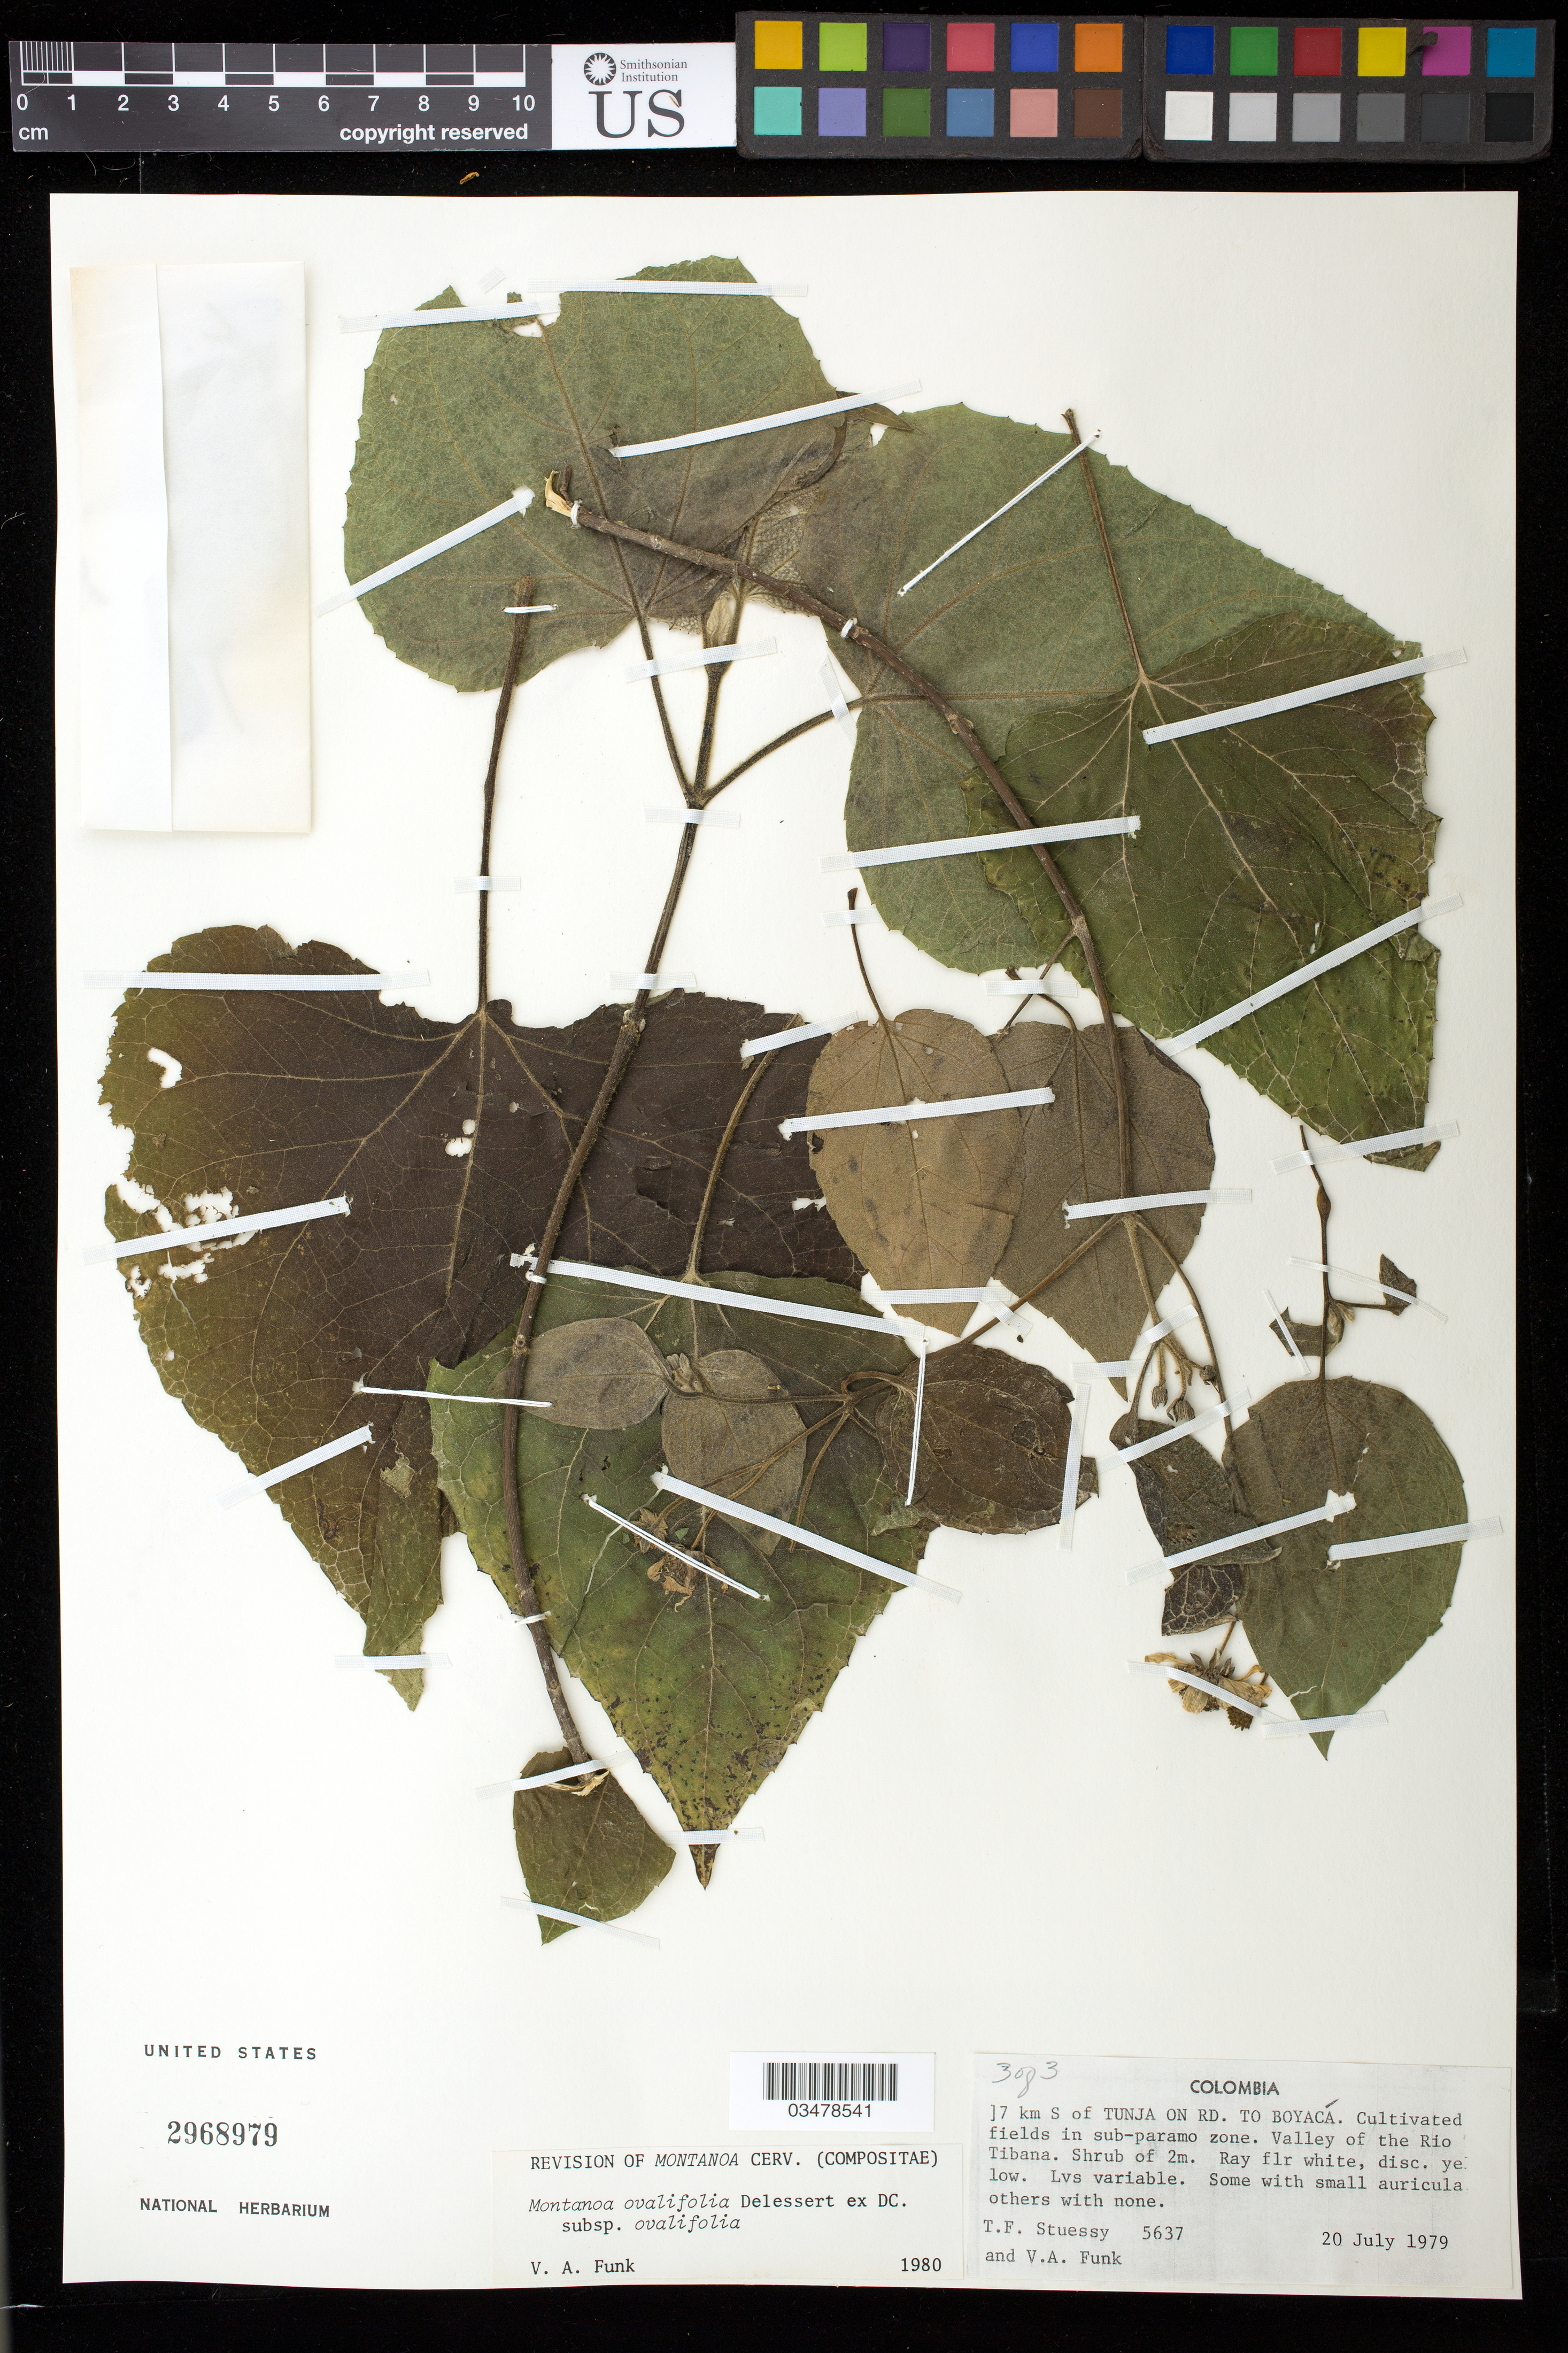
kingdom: Plantae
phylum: Tracheophyta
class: Magnoliopsida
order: Asterales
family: Asteraceae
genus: Montanoa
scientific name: Montanoa ovalifolia subsp. ovalifolia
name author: DC.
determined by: Funk, Vicki A., (BOT), Smithsonian Institution - National Museum of Natural History (UNITED STATES)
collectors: T. Stuessy & V. Funk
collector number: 5637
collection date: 1979-07-20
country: Colombia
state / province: Boyacá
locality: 7 [17 ?] km S of Tunja on dirt rd to Boyaca. Valley of the Rio Tibana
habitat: Cultivated fields in sub-paramo zone.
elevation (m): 2780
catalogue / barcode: US 2968979